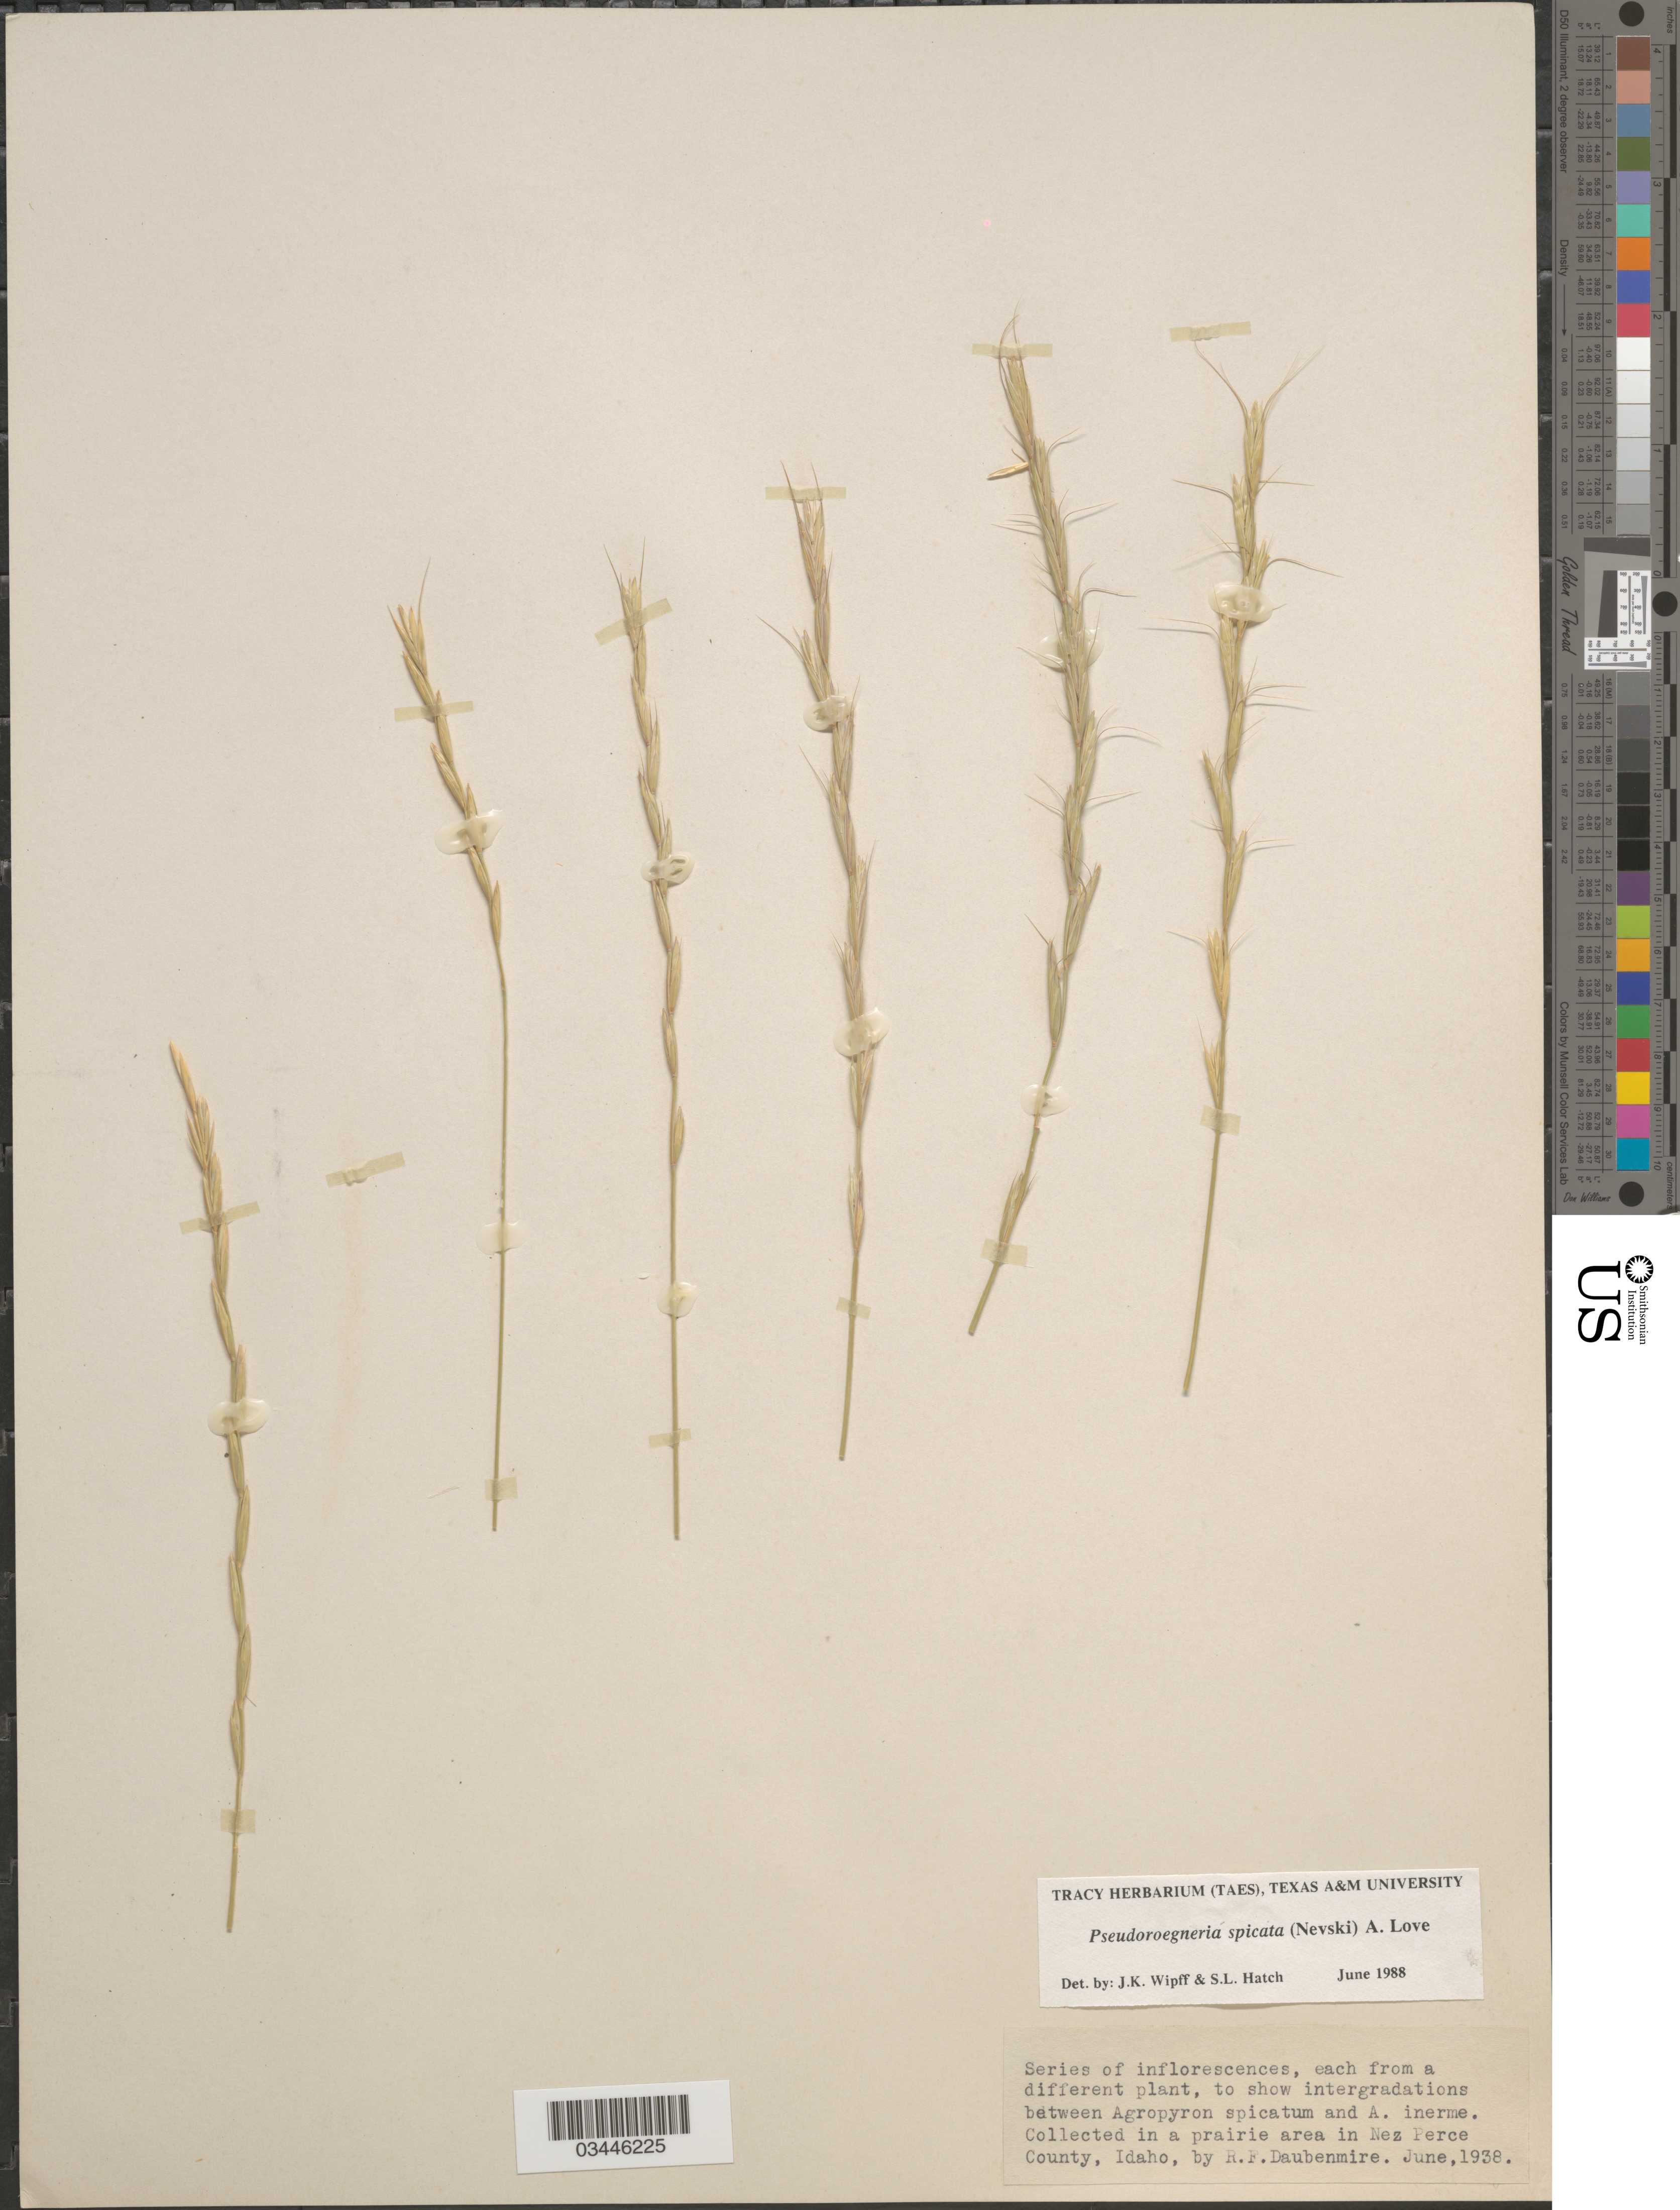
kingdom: Plantae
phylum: Tracheophyta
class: Liliopsida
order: Poales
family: Poaceae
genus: Pseudoroegneria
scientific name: Pseudoroegneria spicata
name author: (Pursh) Á. Löve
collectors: R. Daubenmire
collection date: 1938-06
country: United States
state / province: Idaho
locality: In a prairie area in Nez Perce County.